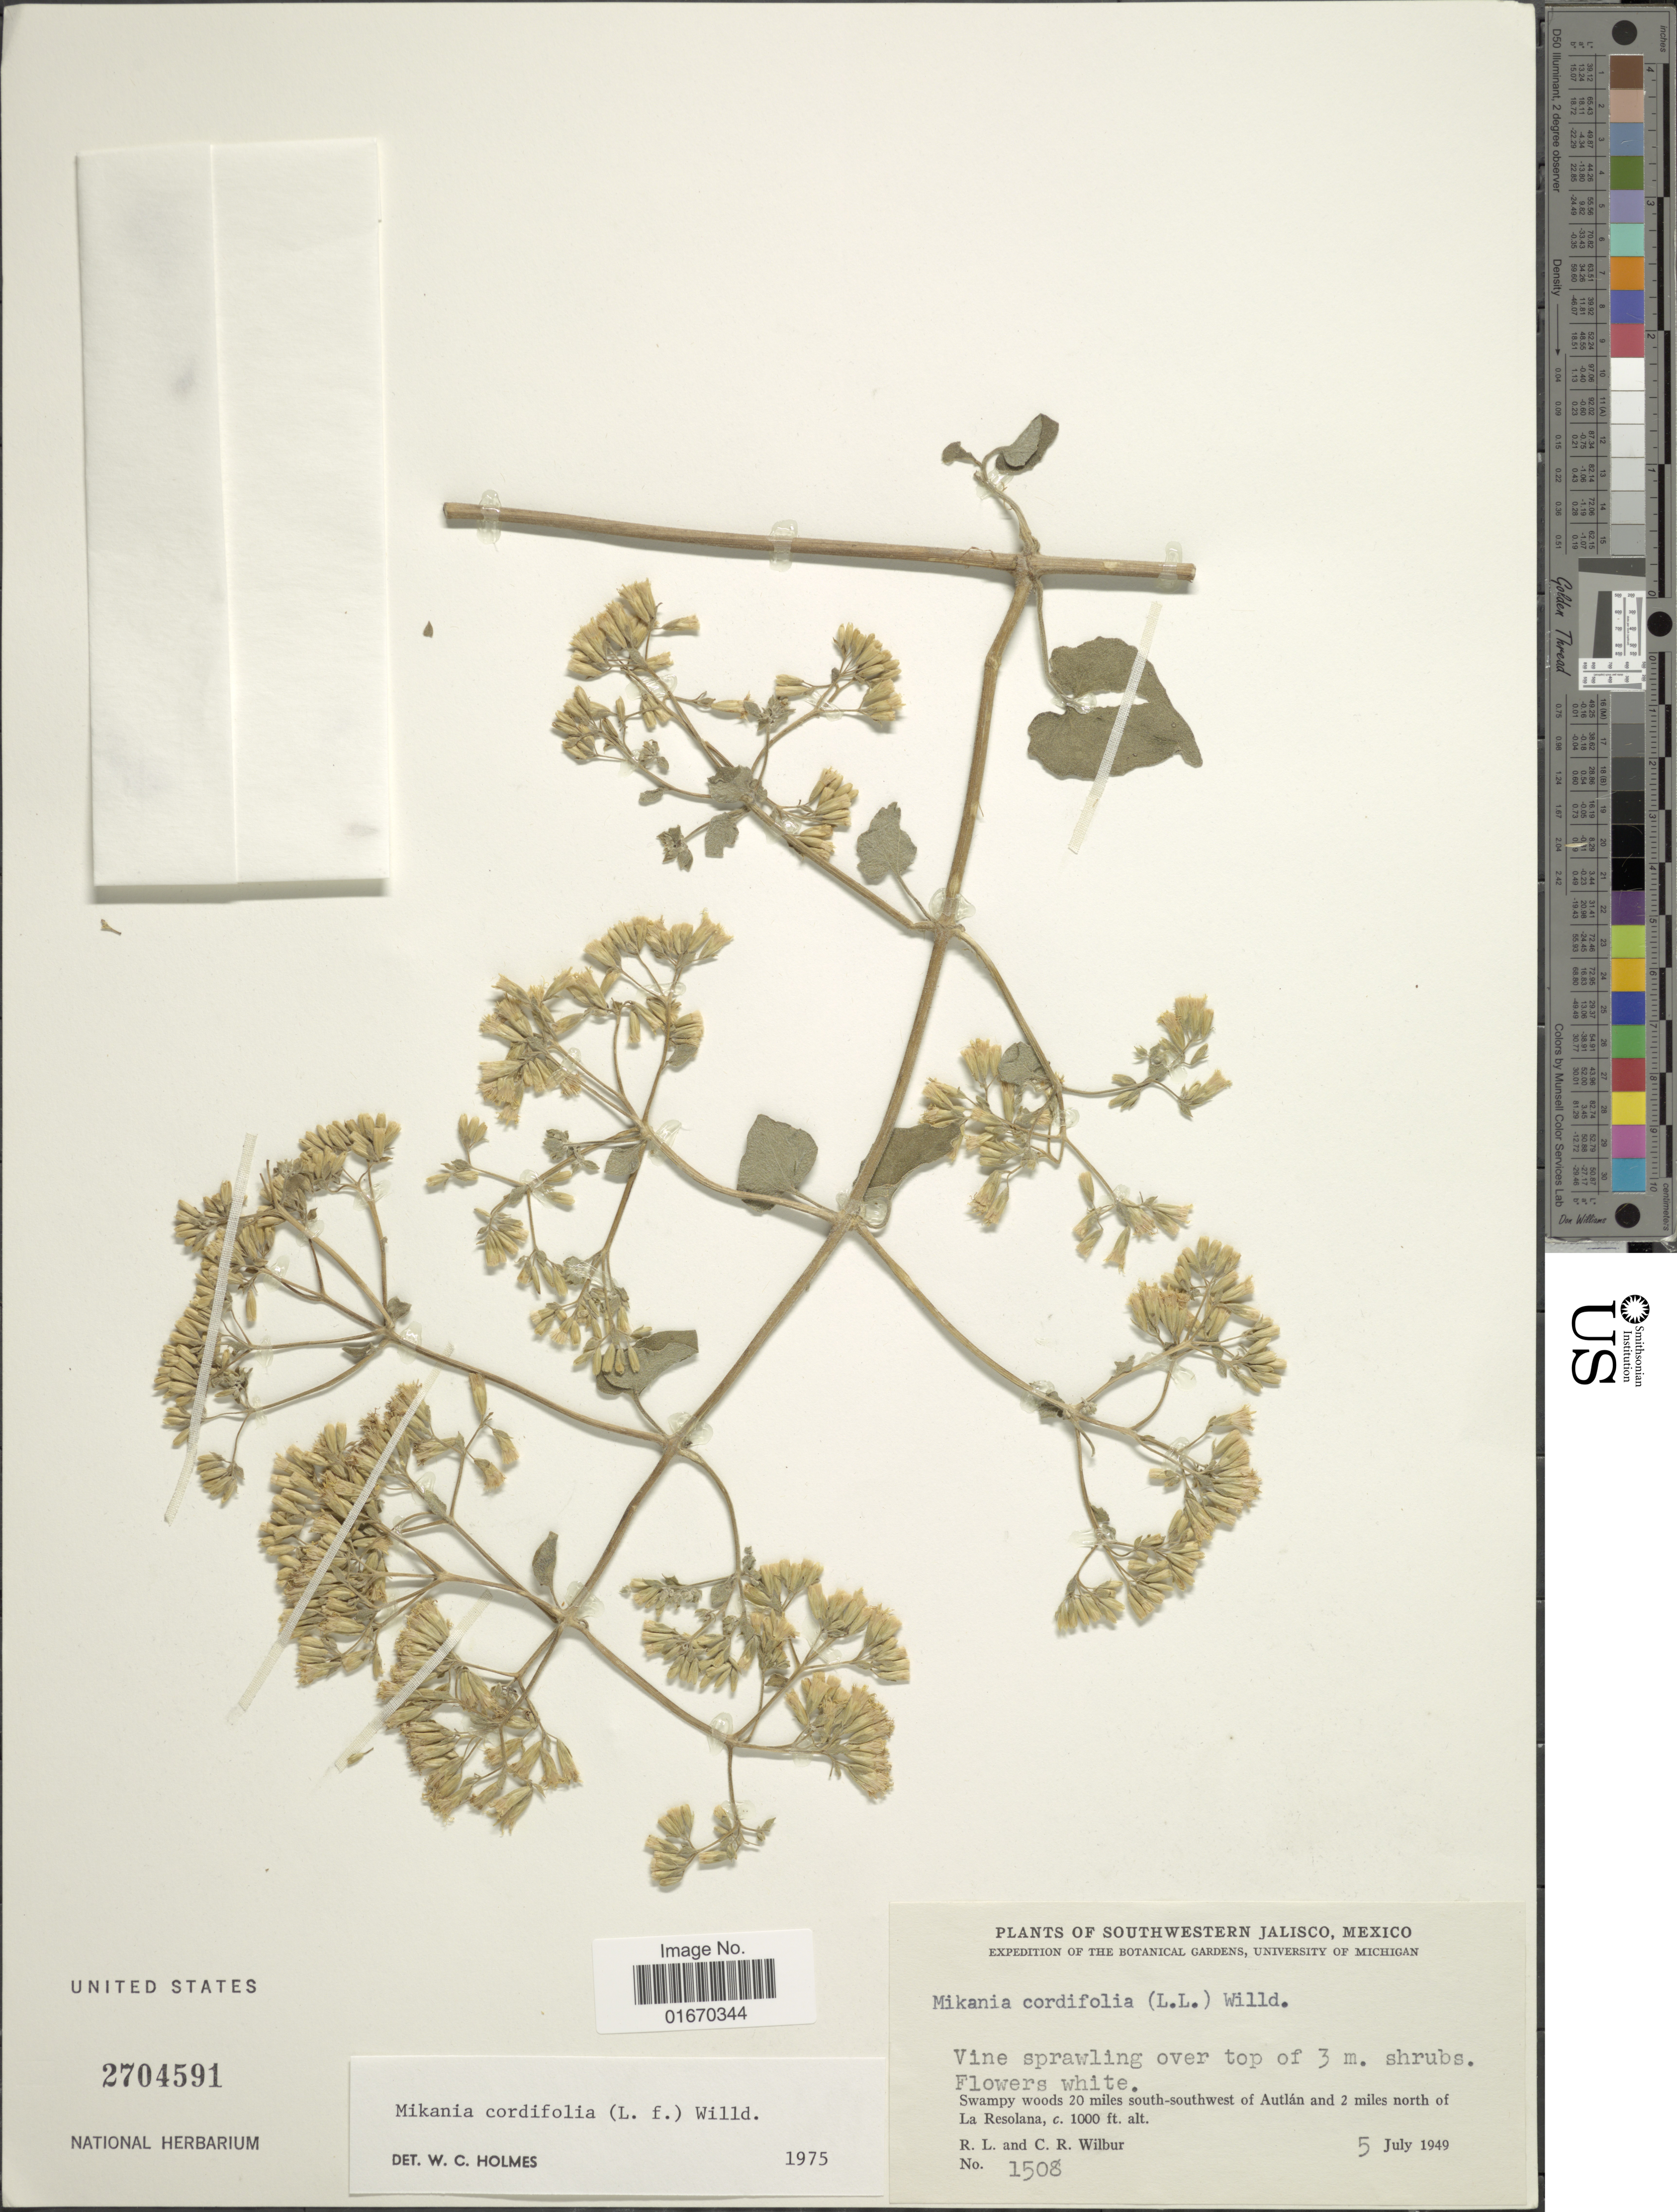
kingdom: Plantae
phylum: Tracheophyta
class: Magnoliopsida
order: Asterales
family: Asteraceae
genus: Mikania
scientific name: Mikania cordifolia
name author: Kunth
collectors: R. L. Wilbur & C. Wilbur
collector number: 1508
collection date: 1949-07-05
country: Mexico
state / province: Jalisco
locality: Southwestern Jalisco, 20 miles south-southwest of Autlan and 2 miles north of La Resolana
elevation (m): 305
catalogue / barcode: US 2704591